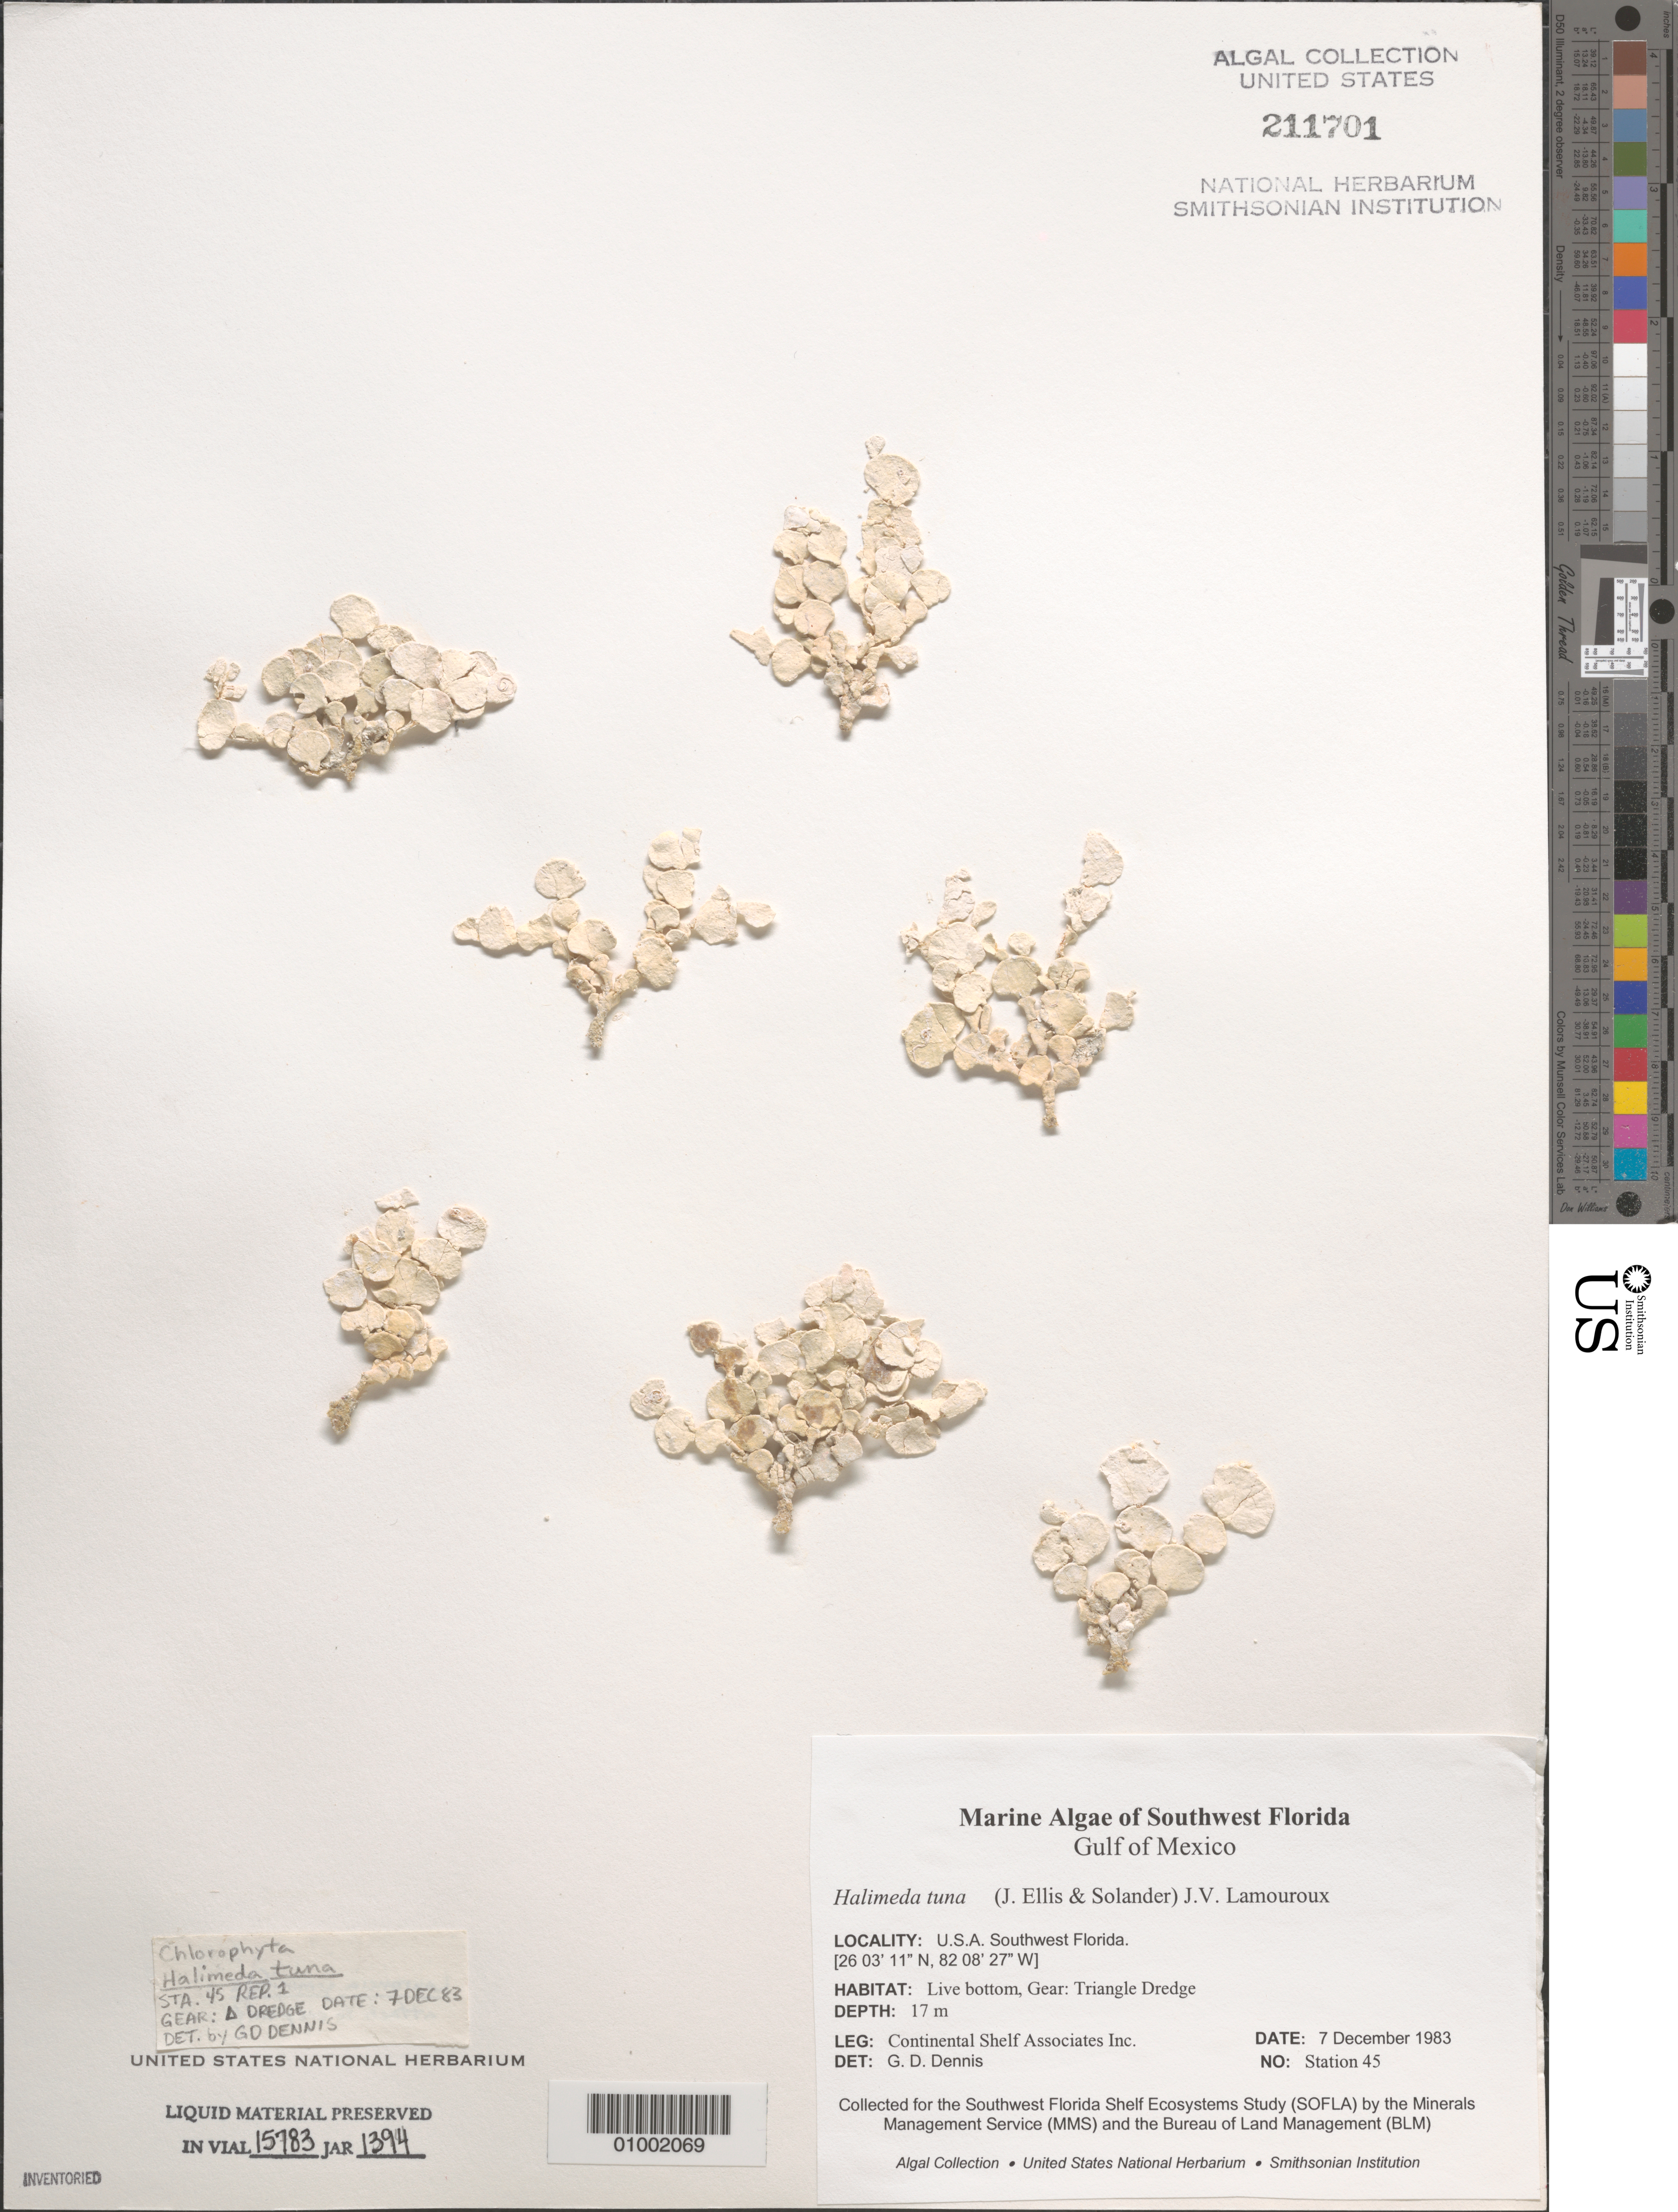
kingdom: Plantae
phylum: Chlorophyta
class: Ulvophyceae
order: Bryopsidales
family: Halimedaceae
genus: Halimeda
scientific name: Halimeda tuna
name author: (J. Ellis & Sol.) J.V.Lamouroux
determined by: Dennis, G. D.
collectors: Continental Shelf Associates Inc.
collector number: Station 45 Repl 1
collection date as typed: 07 Dec 1983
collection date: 1983-12-07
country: United States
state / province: Florida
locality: Gulf of Mexico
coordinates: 26 03'11"N, 82 08'27"W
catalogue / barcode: US 211701